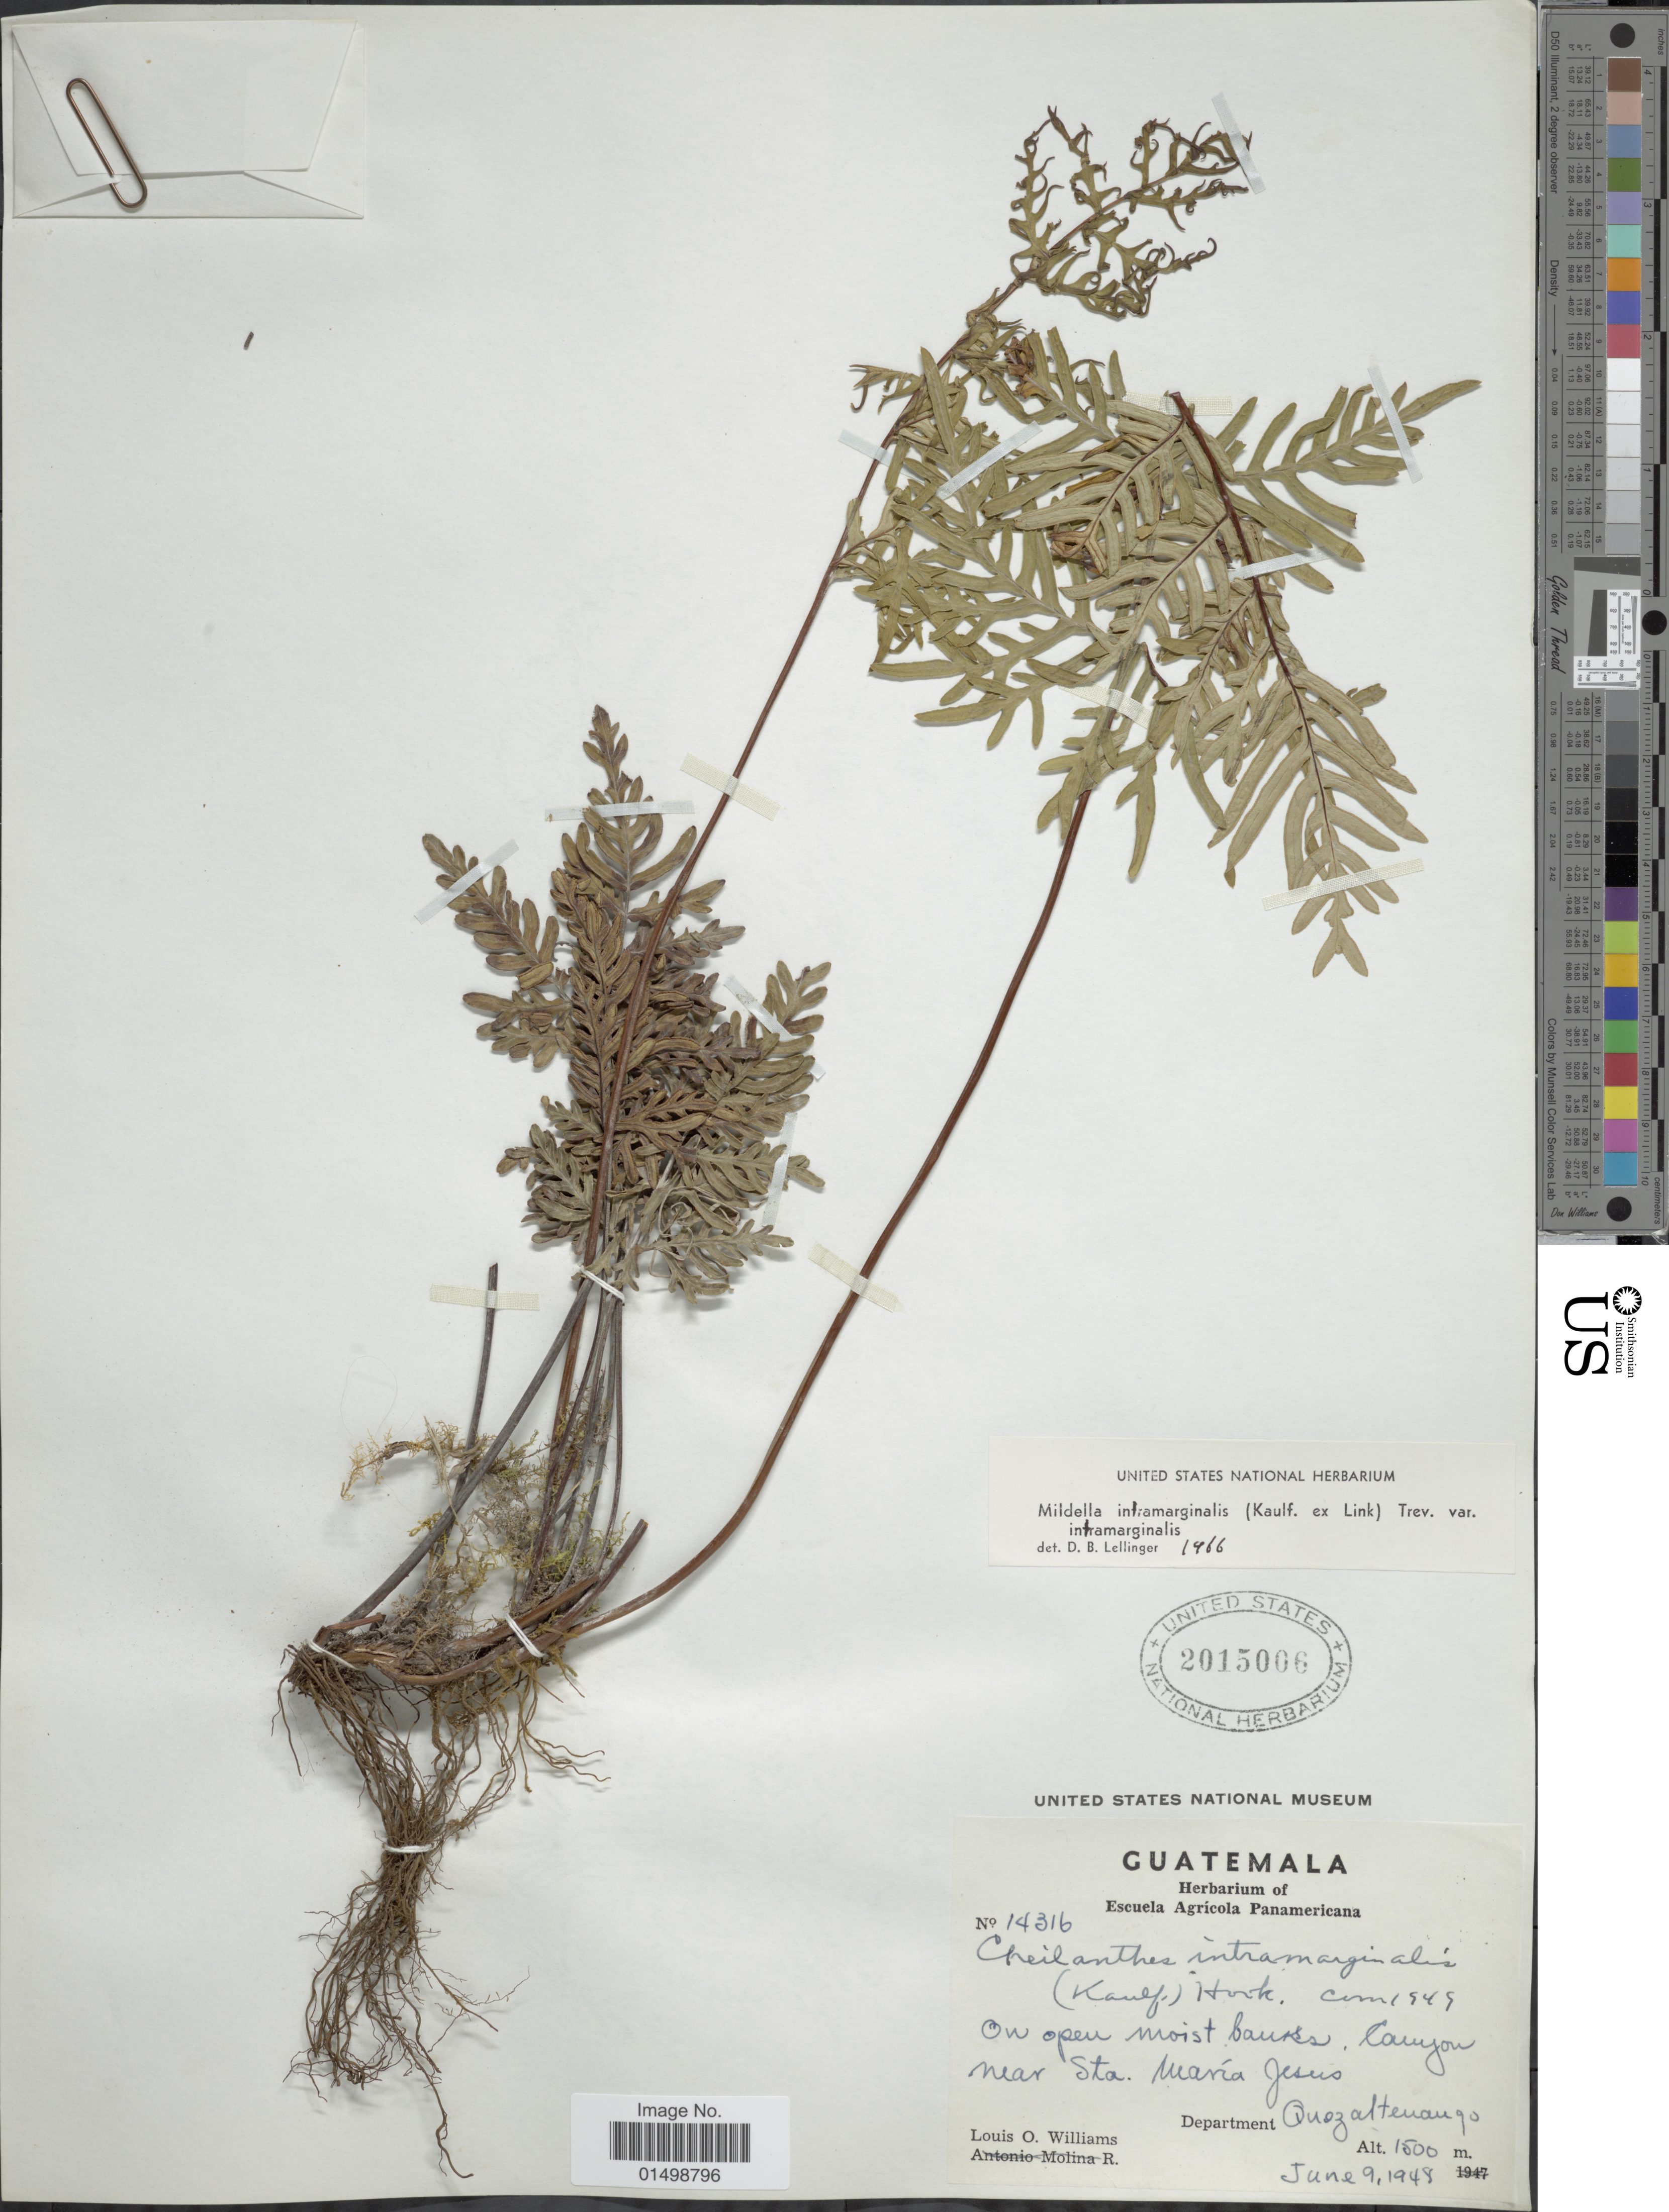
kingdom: Plantae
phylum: Tracheophyta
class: Polypodiopsida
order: Polypodiales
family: Pteridaceae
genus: Cheilanthes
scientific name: Cheilanthes intramarginalis var. intramarginalis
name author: (Kaulf.) Hook.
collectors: L. O. Williams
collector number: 14316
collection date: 1948-06-09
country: Guatemala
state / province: Quetzaltenango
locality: Canyon near Sta. Maria Jesus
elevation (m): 1500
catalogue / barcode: US 2015006